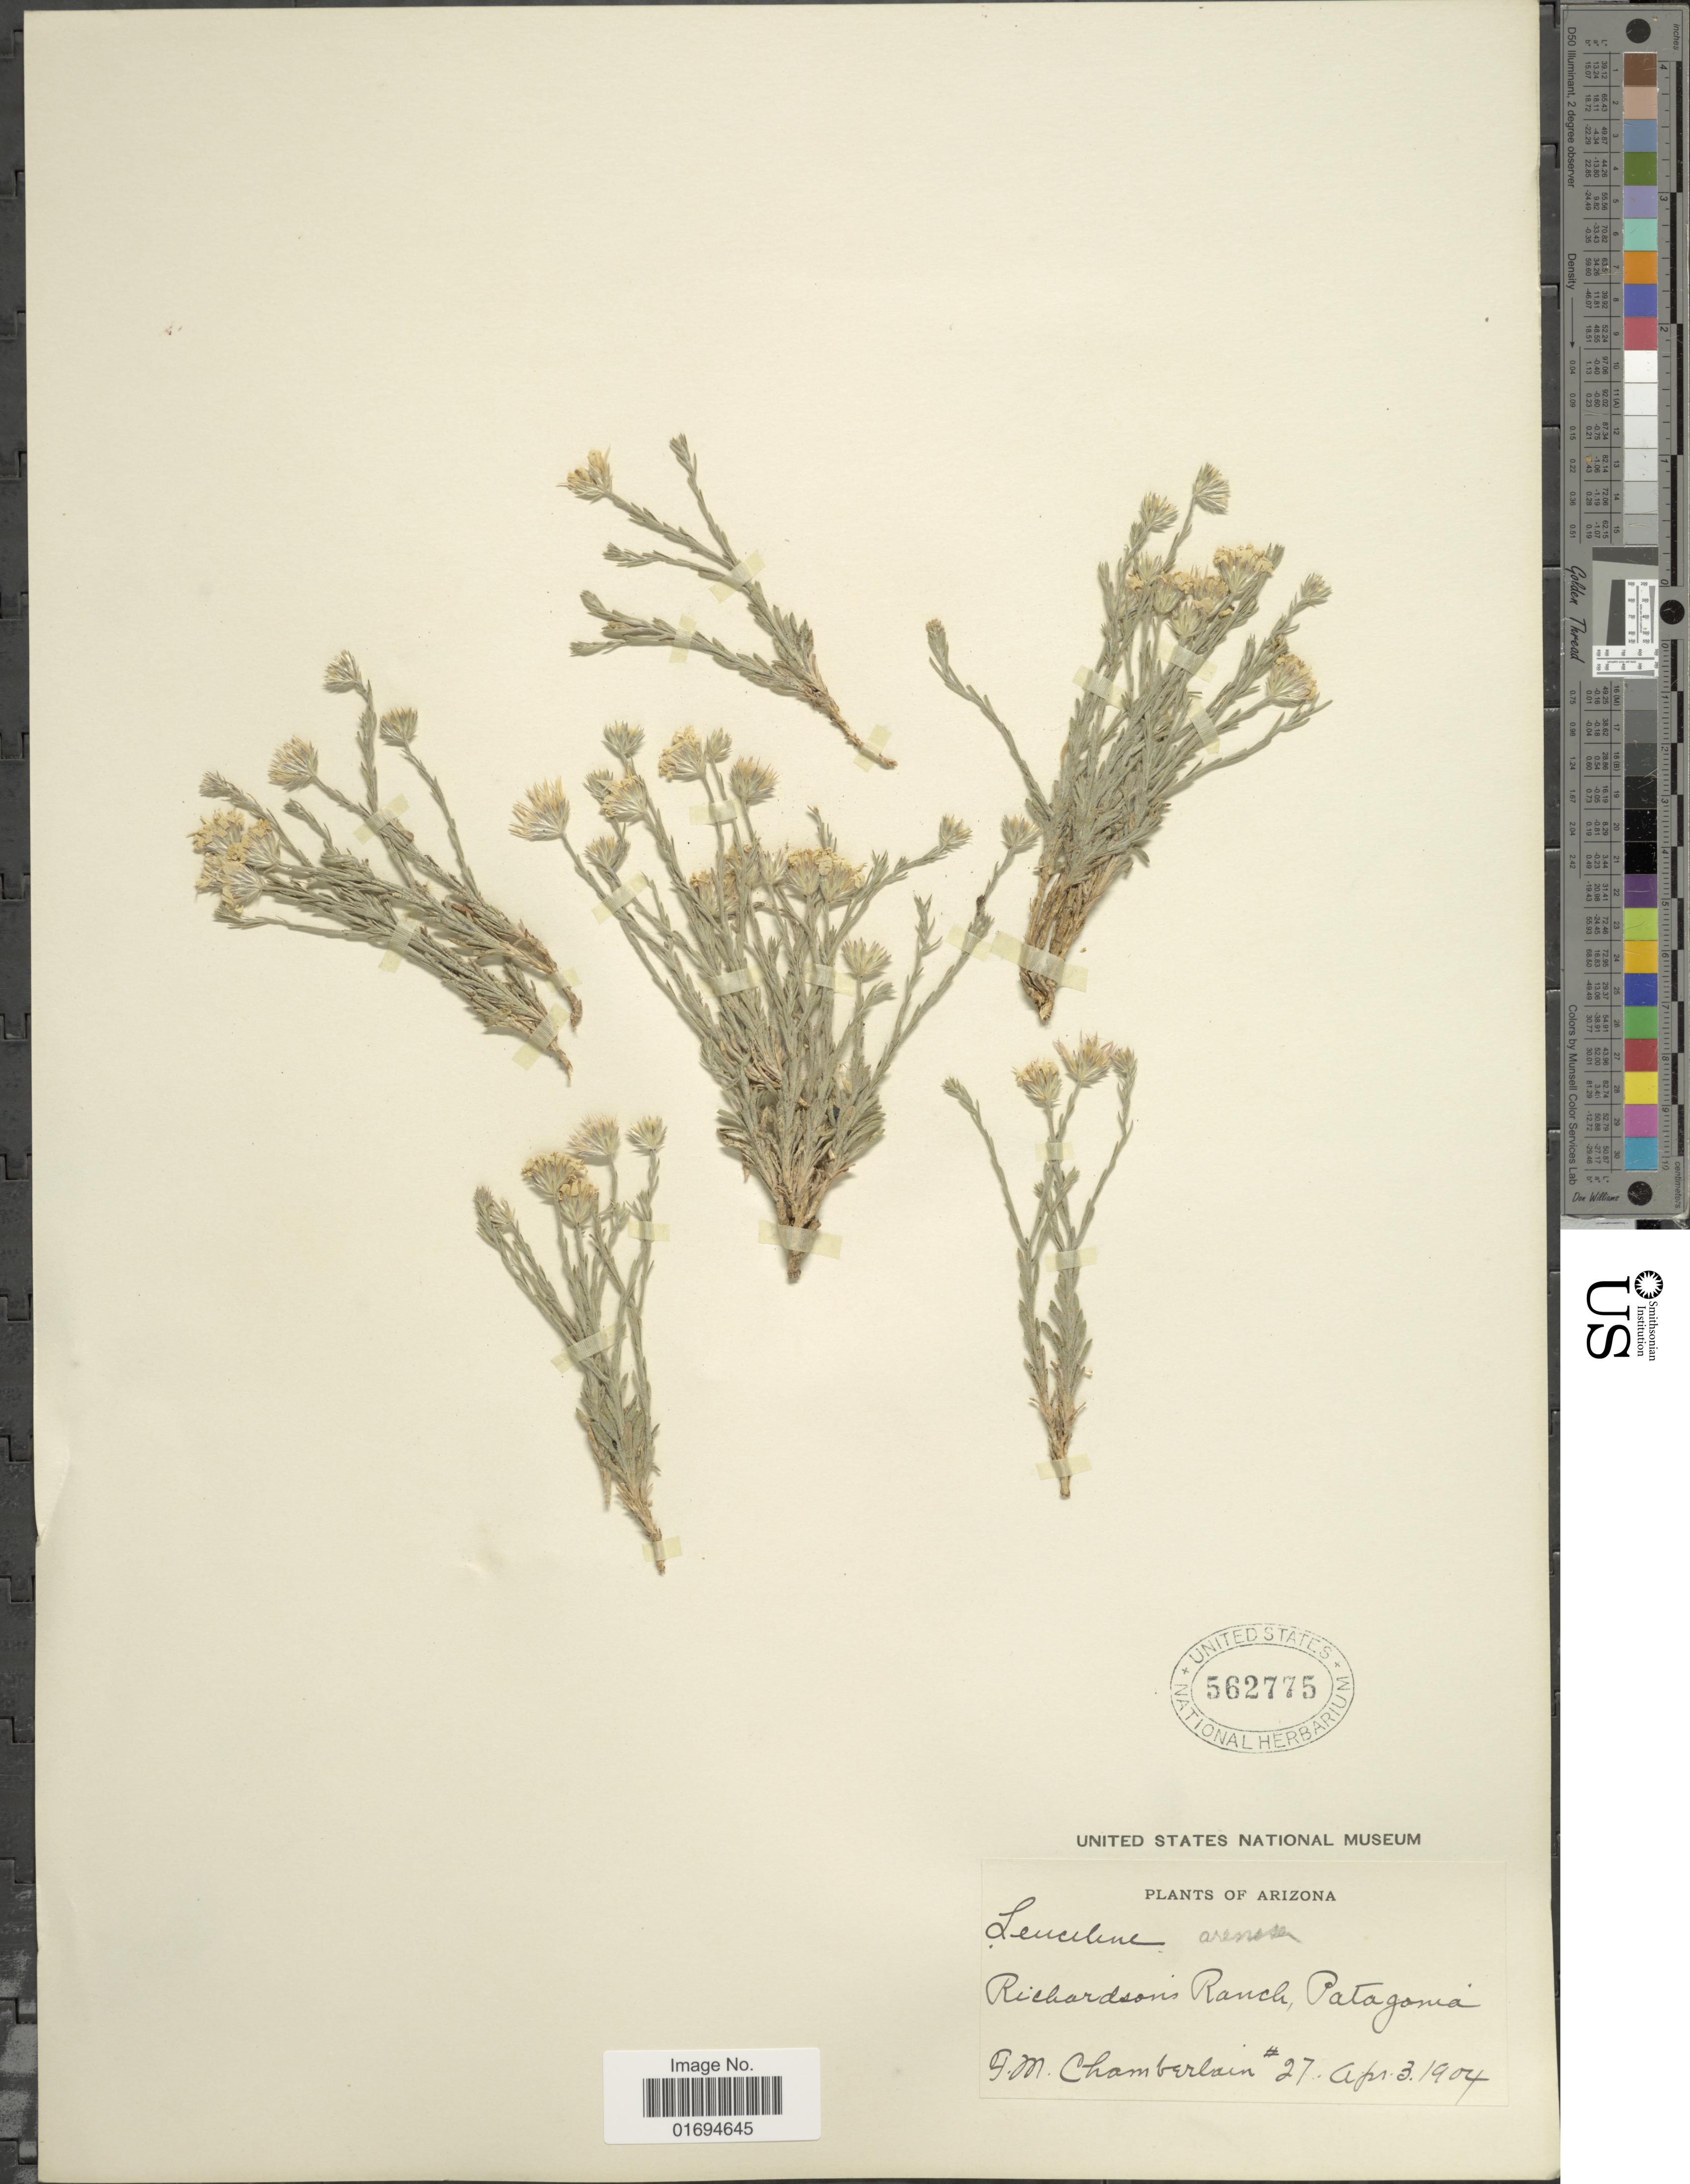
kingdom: Plantae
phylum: Tracheophyta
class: Magnoliopsida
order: Asterales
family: Asteraceae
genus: Chaetopappa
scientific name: Chaetopappa ericoides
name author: (Torr.) G.L. Nesom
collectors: F. Chamberlain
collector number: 27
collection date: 1904-04-03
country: United States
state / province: Arizona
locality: Richardsons Ranch, Patagonia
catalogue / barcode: US 562775